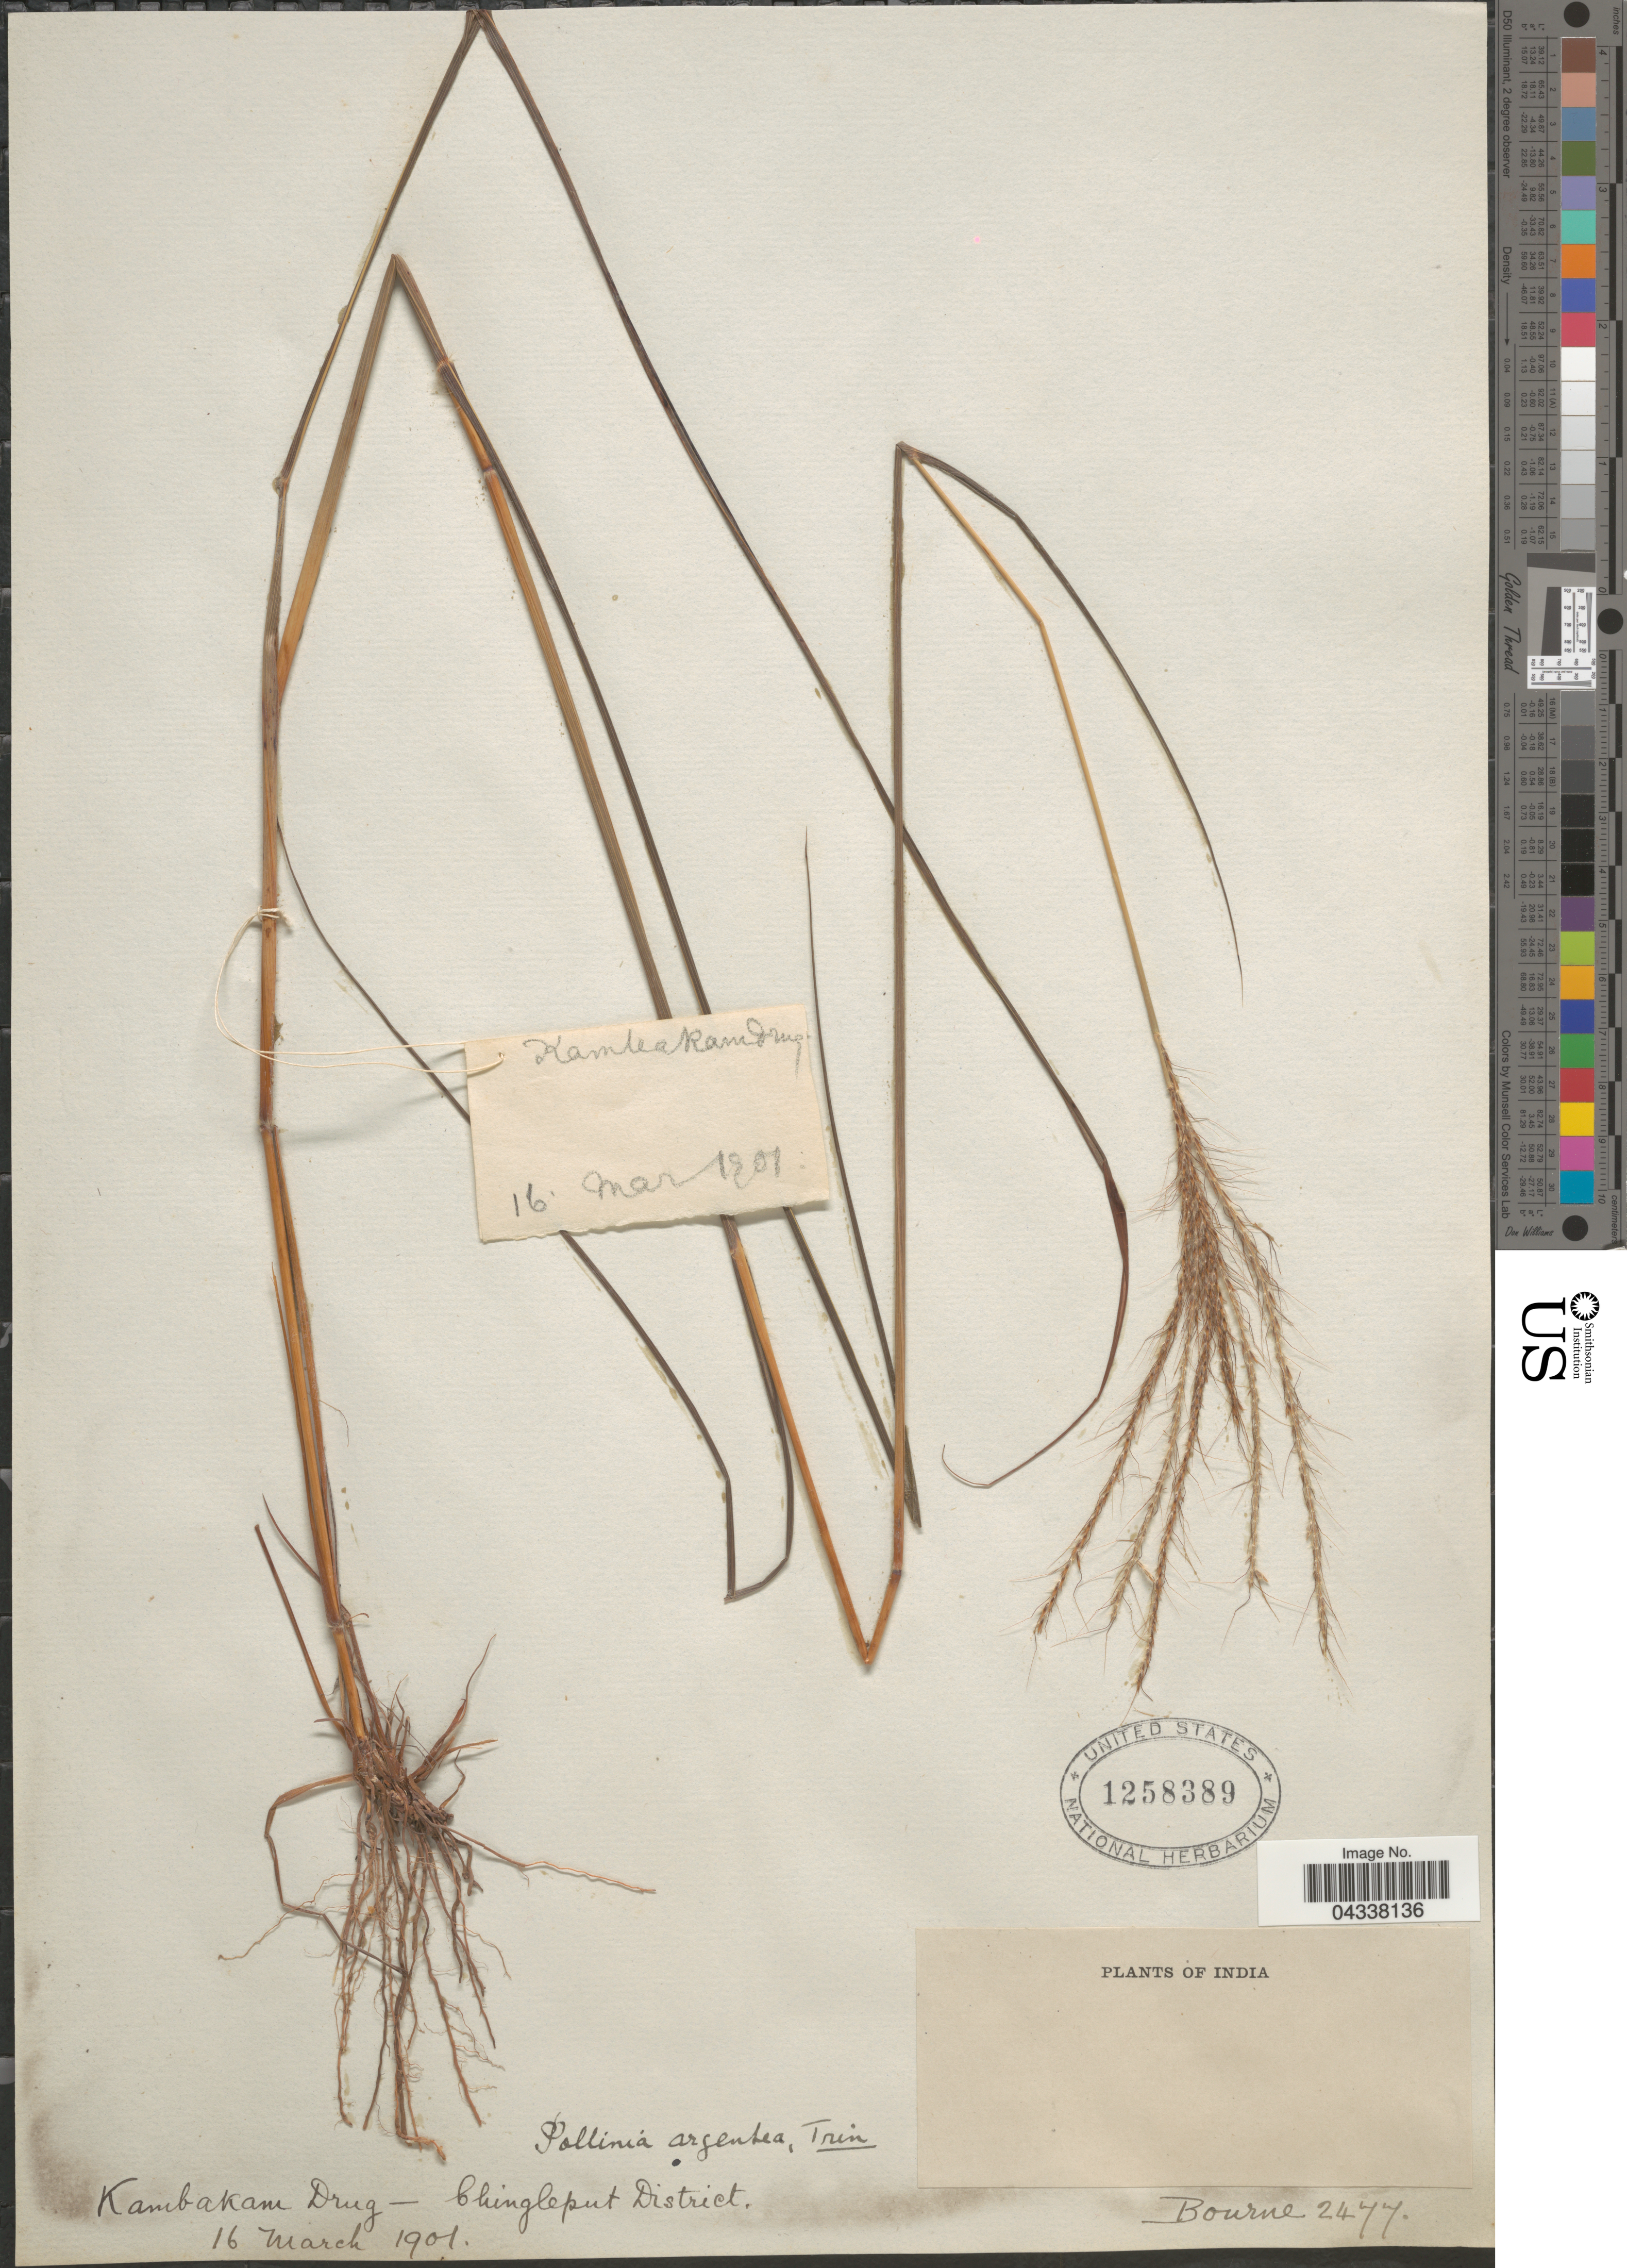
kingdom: Plantae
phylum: Tracheophyta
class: Liliopsida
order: Poales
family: Poaceae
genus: Pseudopogonatherum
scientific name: Pseudopogonatherum trispicatum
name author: (Schult.) Ohwi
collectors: -- Bourne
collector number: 2477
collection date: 1901-03-16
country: India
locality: Kambakam Dryg- Chingleput District.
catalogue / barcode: US 1258389